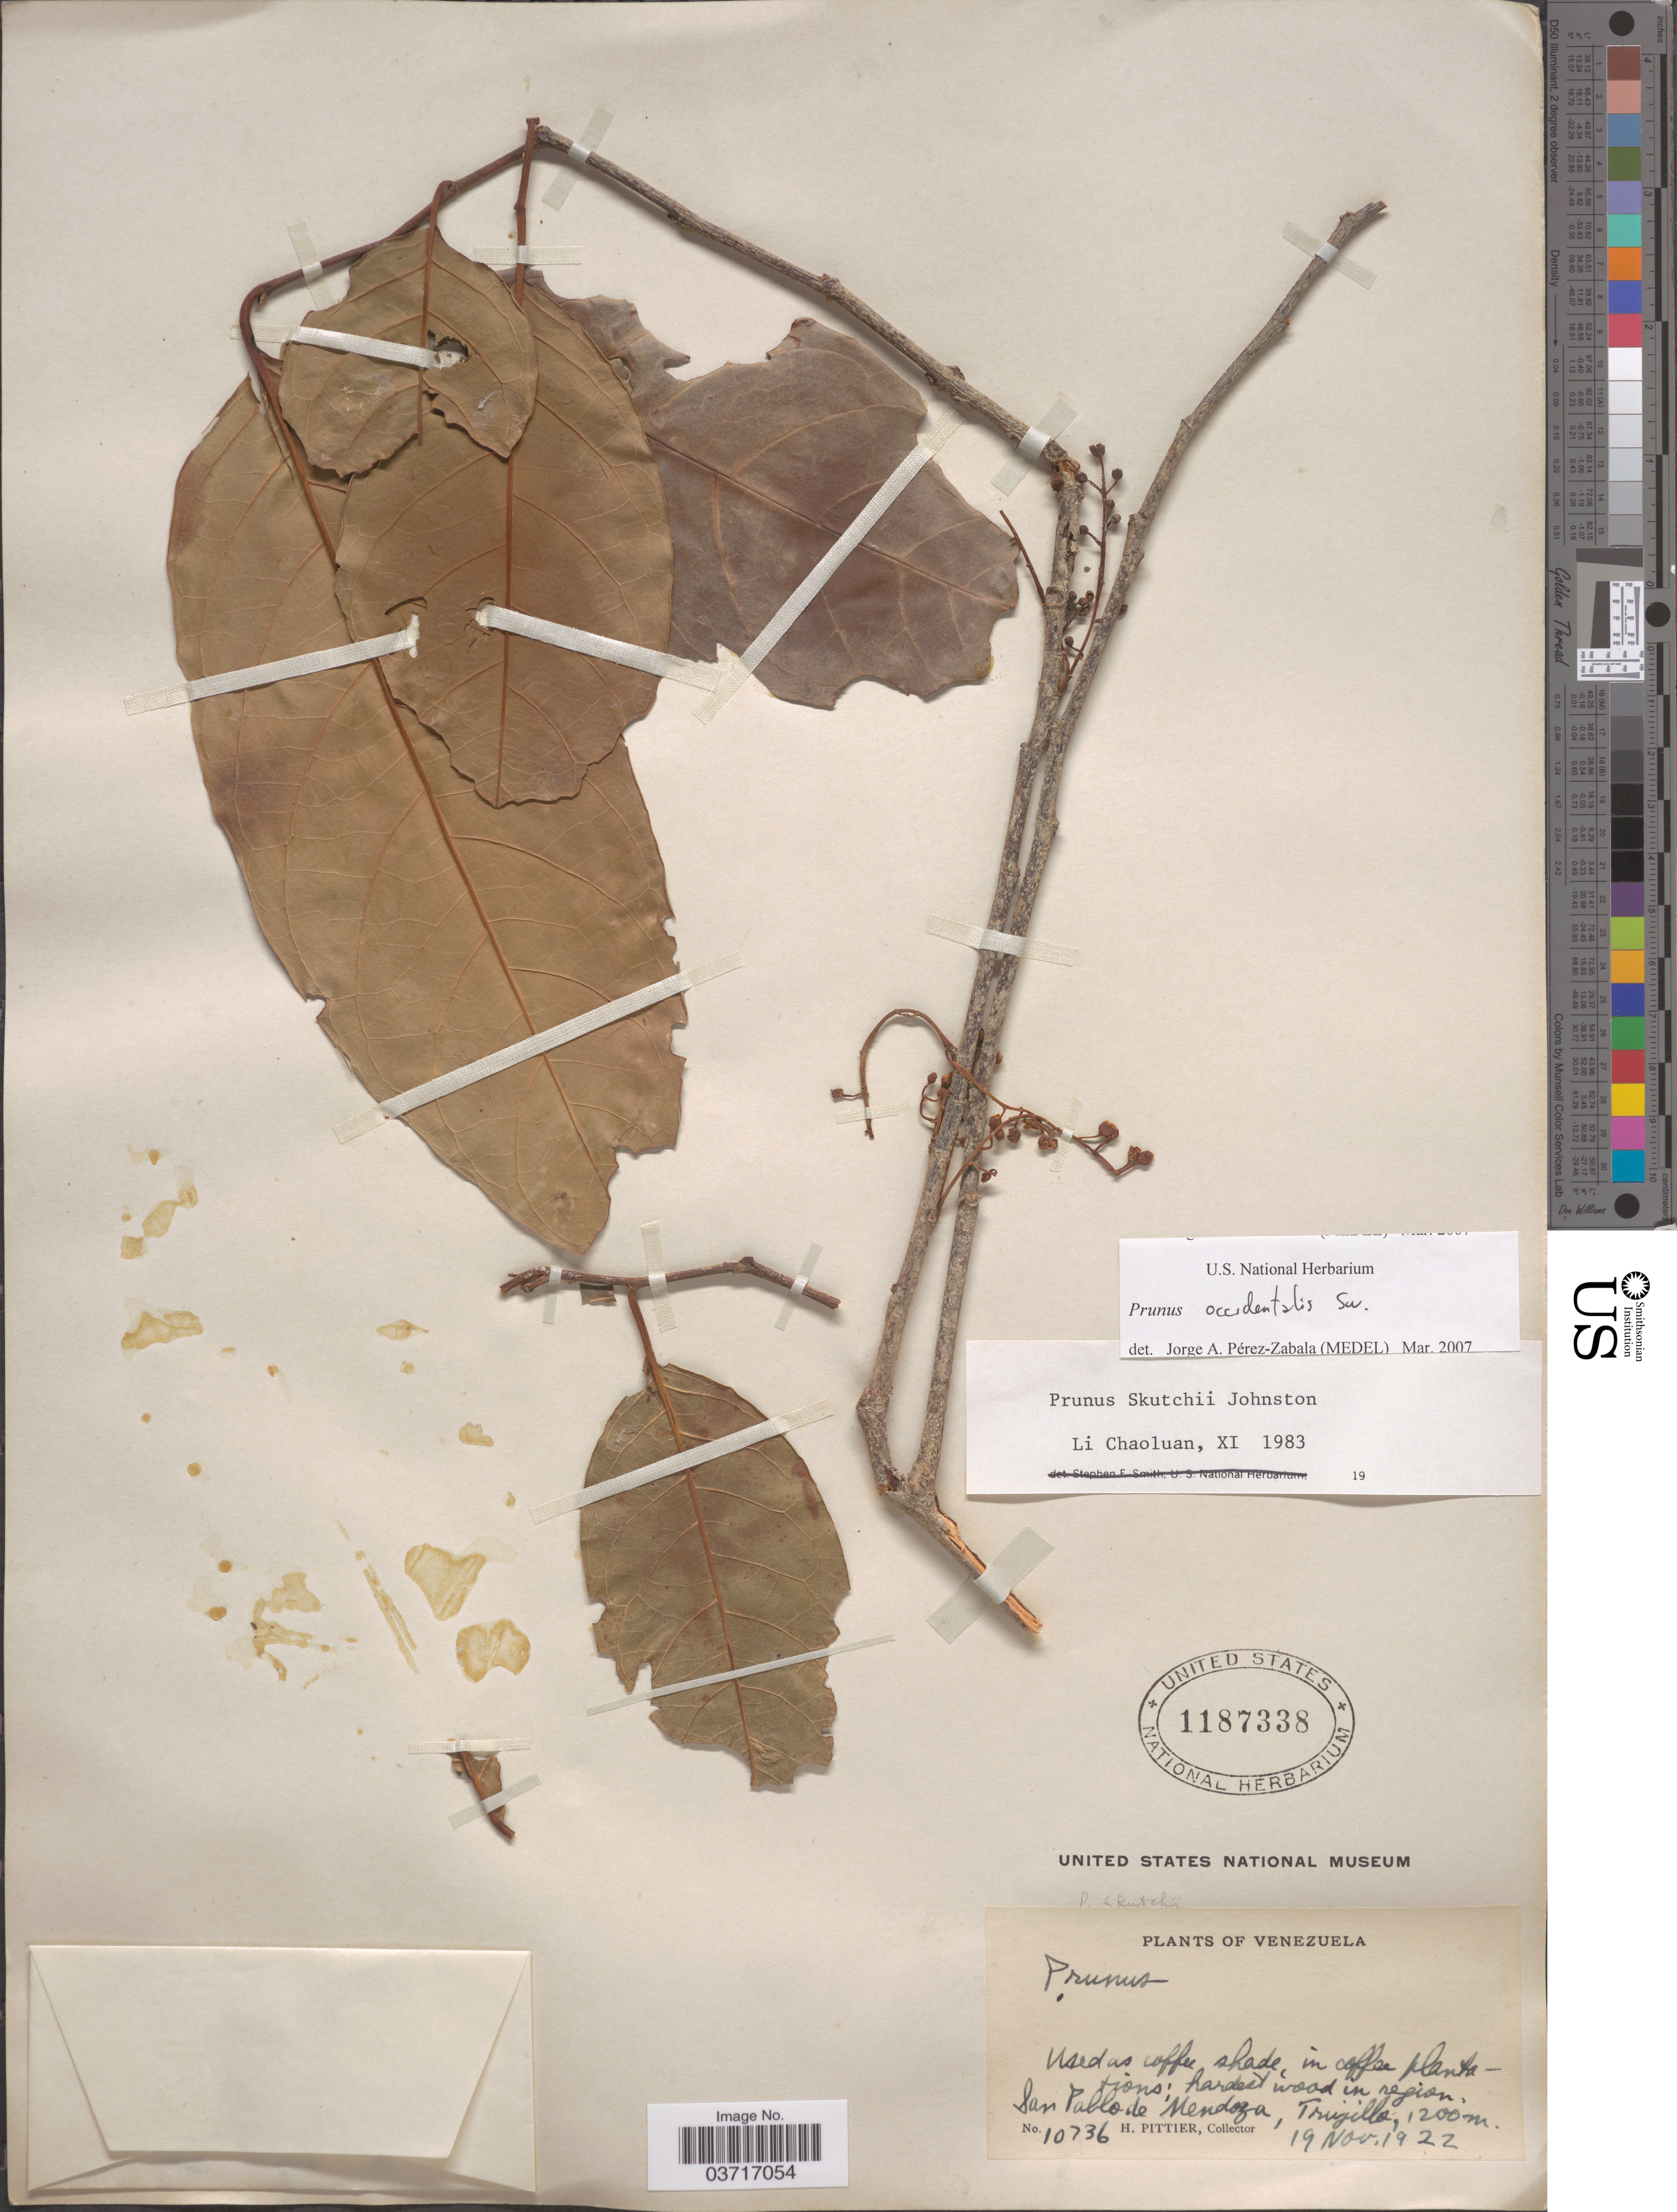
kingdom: Plantae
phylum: Tracheophyta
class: Magnoliopsida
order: Rosales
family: Rosaceae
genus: Prunus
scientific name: Prunus occidentalis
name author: Sw.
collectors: H. F. Pittier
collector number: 10736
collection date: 1922-11-19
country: Venezuela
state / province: Trujillo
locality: San Pablo de Mendoza.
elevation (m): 1200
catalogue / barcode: US 1187338